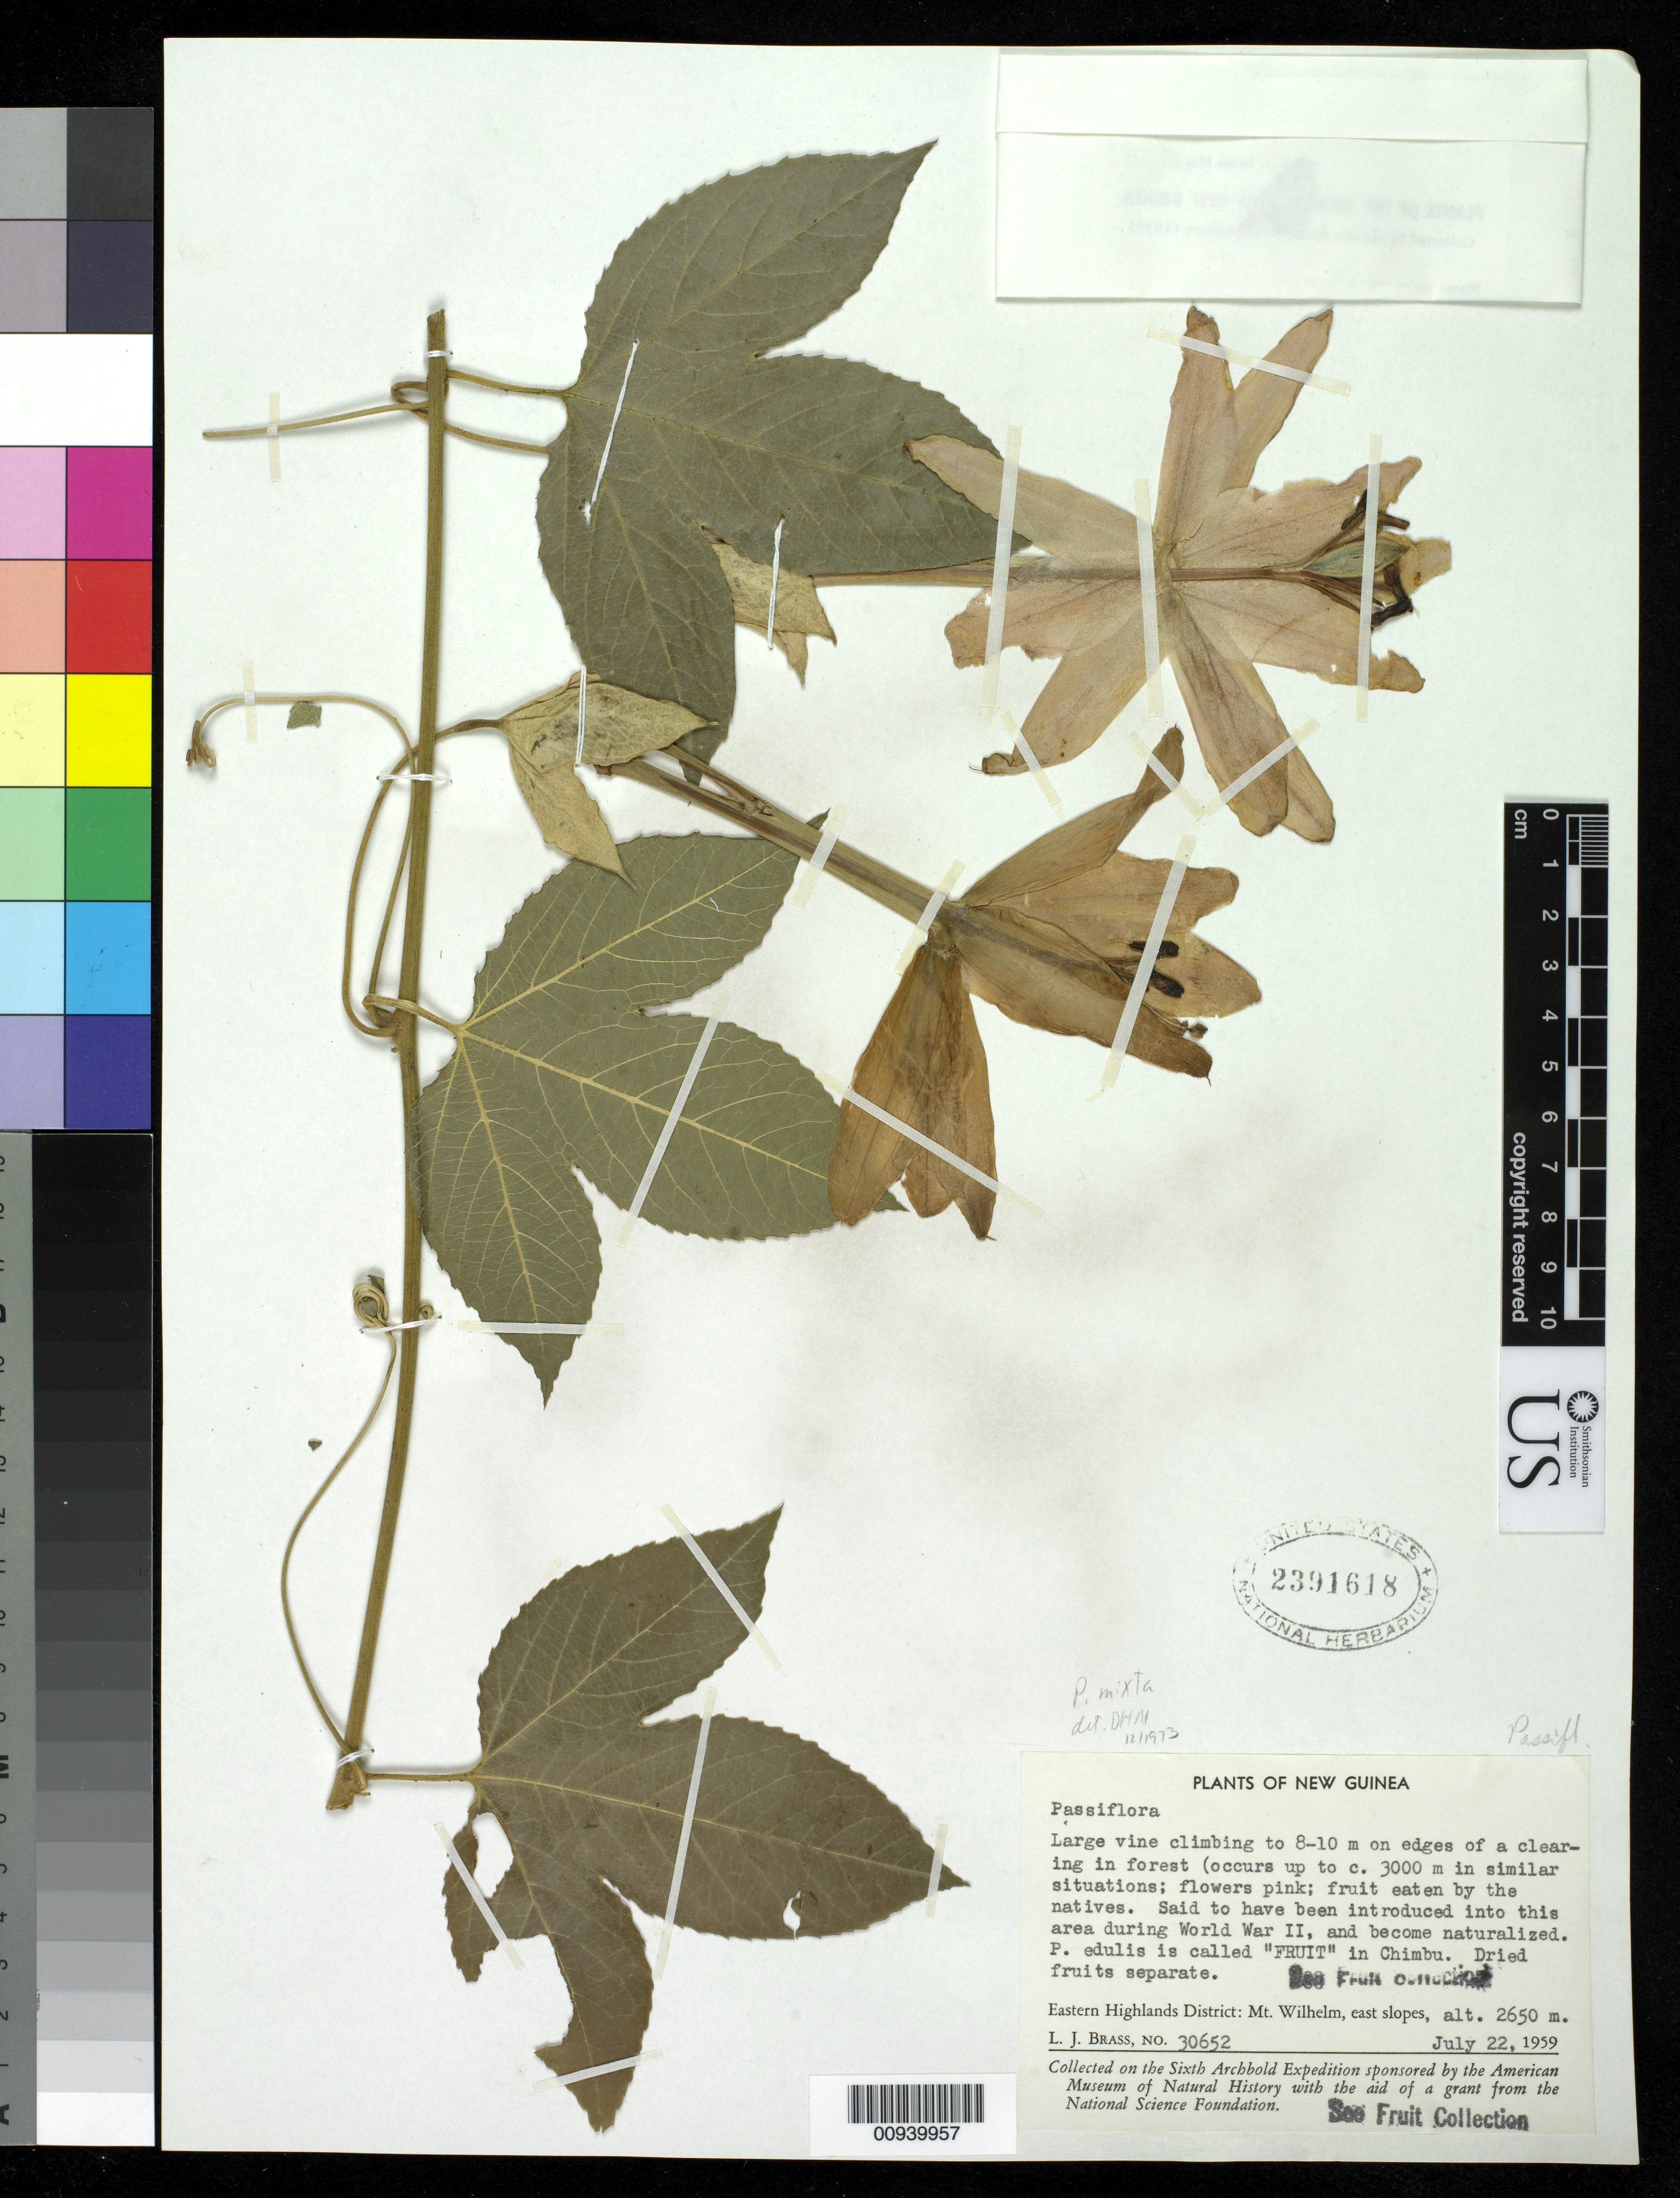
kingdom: Plantae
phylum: Tracheophyta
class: Magnoliopsida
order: Malpighiales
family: Passifloraceae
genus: Passiflora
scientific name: Passiflora mixta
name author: L. f.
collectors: L. J. Brass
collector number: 30652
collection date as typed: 22 Jul 1959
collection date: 1959-07-22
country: Papua New Guinea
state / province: Eastern Highlands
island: New Guinea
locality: Mt. Wilhelm, East slopes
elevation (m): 2650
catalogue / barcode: US 2391618